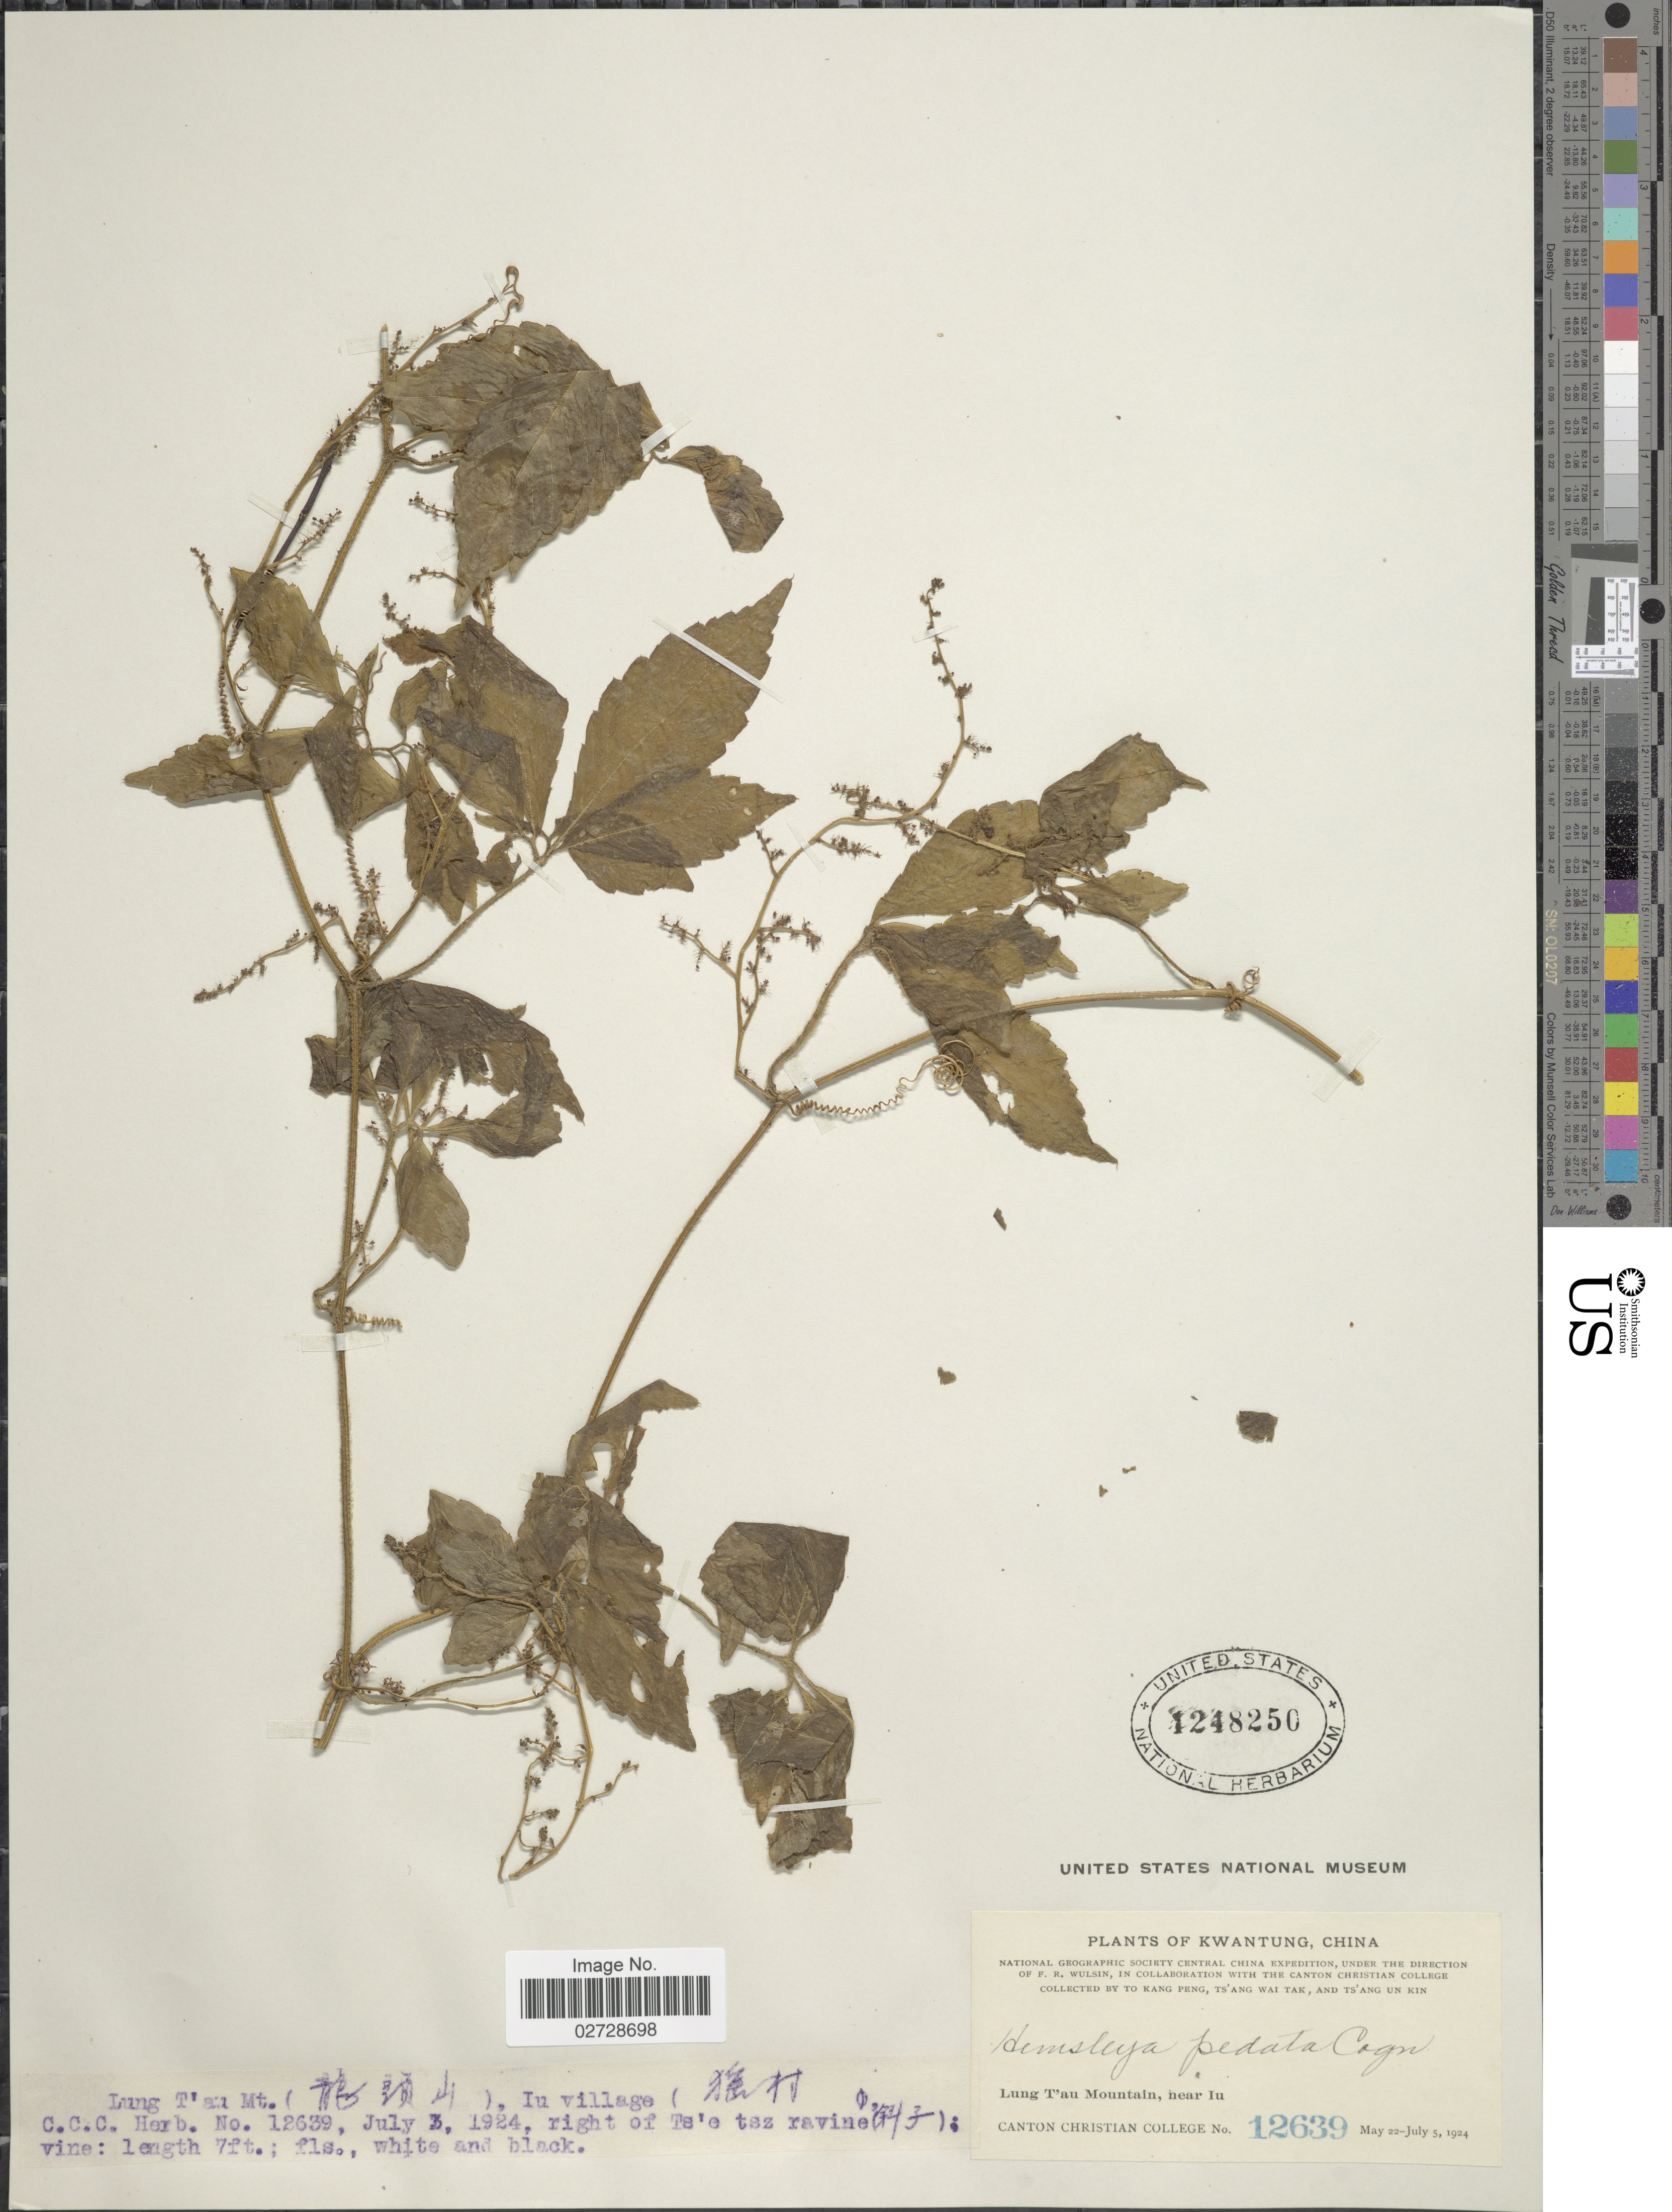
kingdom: Plantae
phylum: Tracheophyta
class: Magnoliopsida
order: Cucurbitales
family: Cucurbitaceae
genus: Gynostemma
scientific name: Gynostemma pentaphyllum var. pentaphyllum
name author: (Thunb.) Makino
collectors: T. K. Peng, W. T. Tsang & Ts' Ang Un Kin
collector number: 12639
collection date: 1924-05-22/1924-07-05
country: China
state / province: Guangdong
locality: Kwangtung. Central China. Lung T'au Mountain, near Iu. Iu village. Right of Tsé tsz ravine.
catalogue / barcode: US 1248250